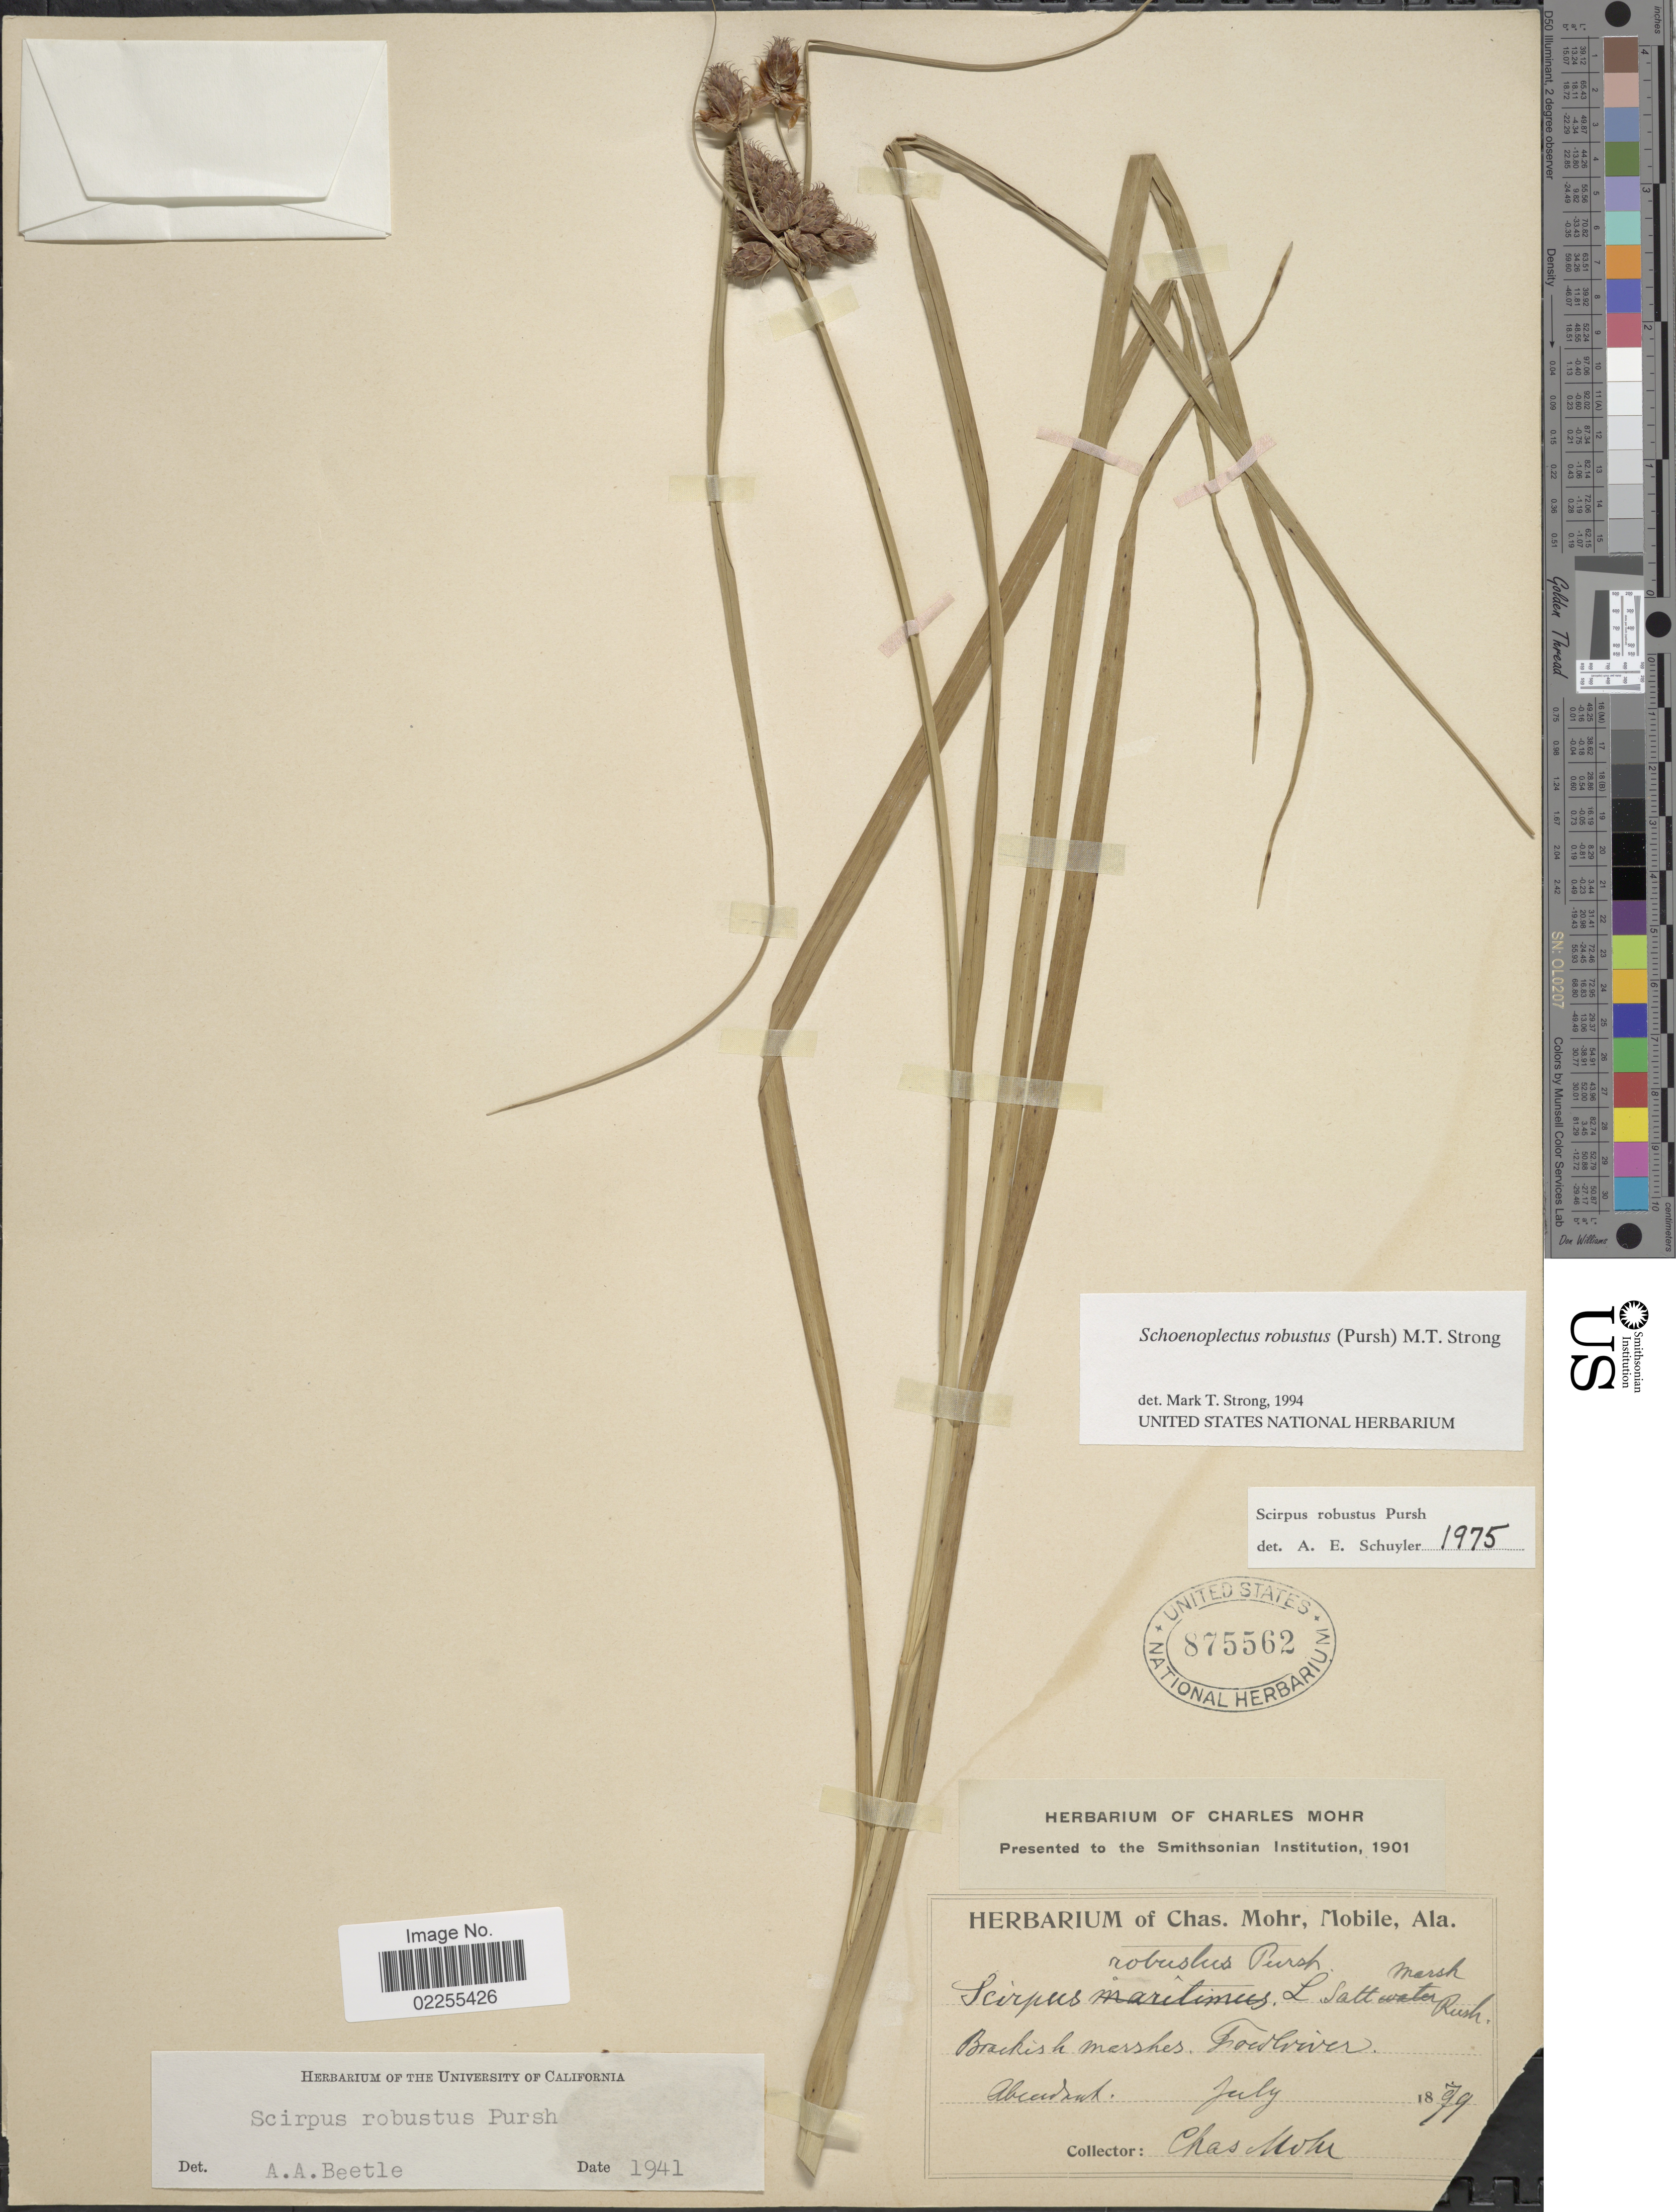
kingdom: Plantae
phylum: Tracheophyta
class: Liliopsida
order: Poales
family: Cyperaceae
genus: Bolboschoenus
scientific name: Bolboschoenus robustus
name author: (Pursh) Soják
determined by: Strong, M. T., (US), Smithsonian Institution - National Museum of Natural History (UNITED STATES)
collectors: Mohr, C. T. (herbarium)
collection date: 1879-07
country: United States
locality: Brackish marshes, Flood river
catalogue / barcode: US 875562